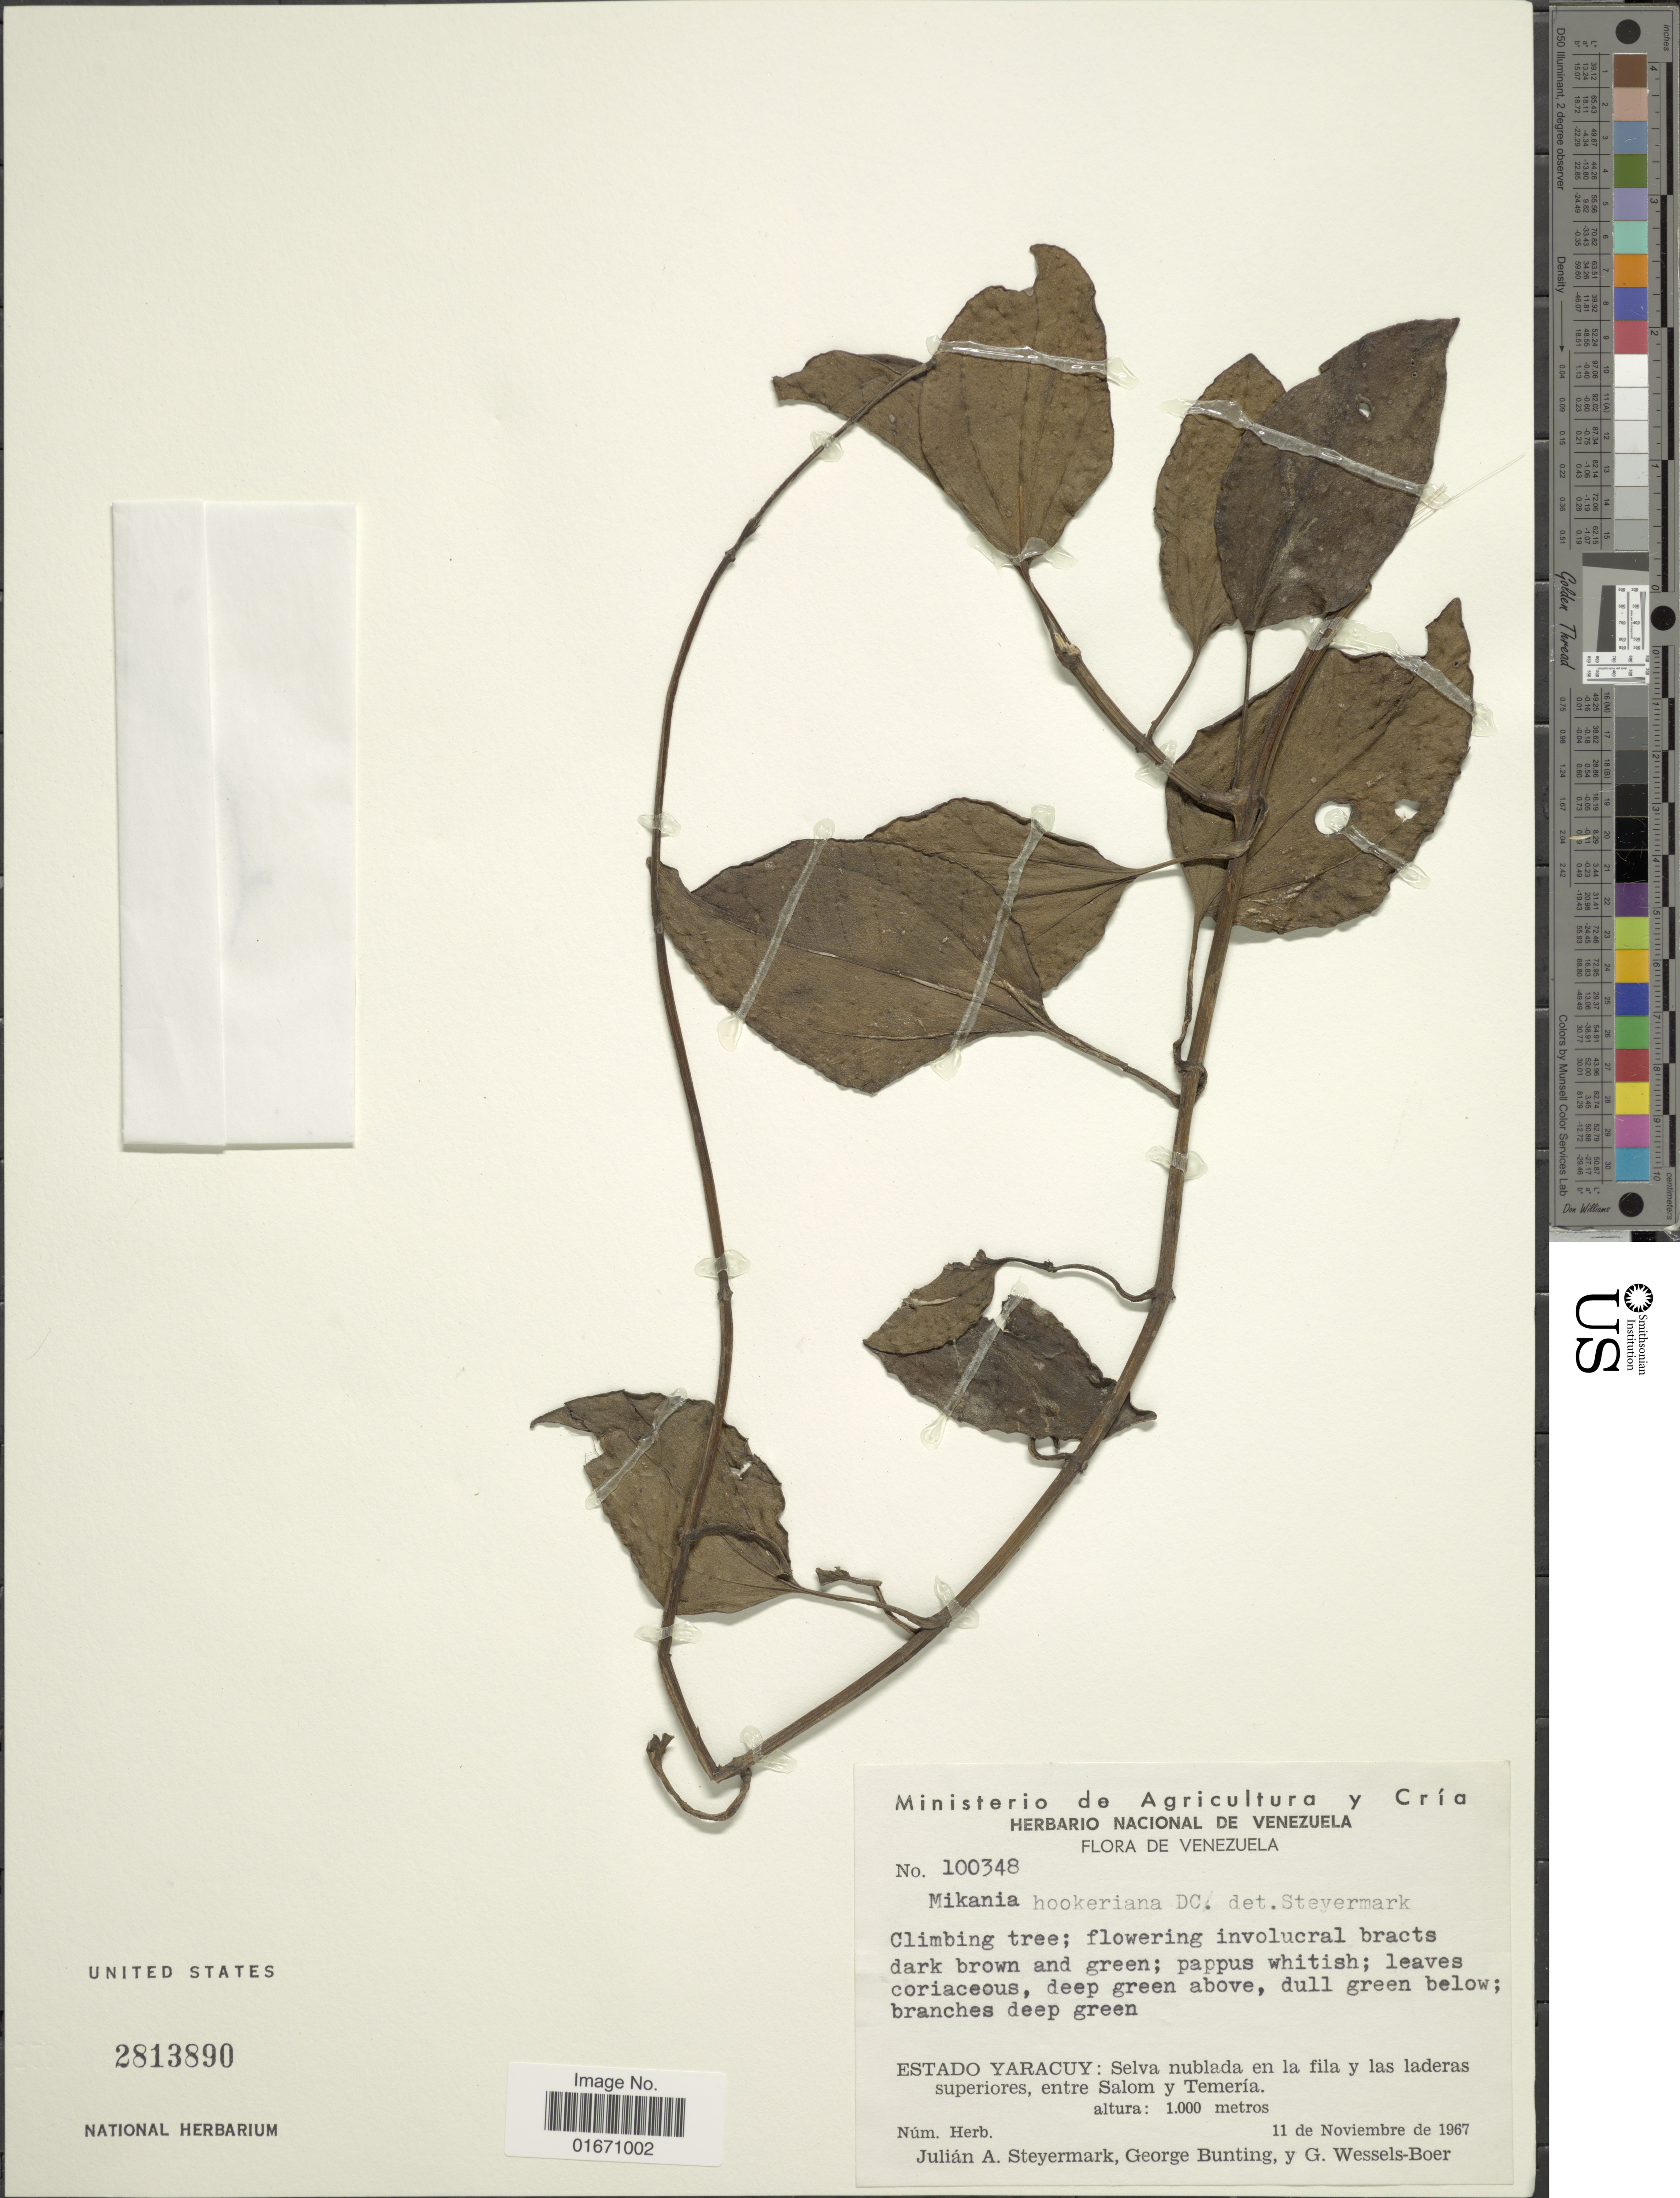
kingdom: Plantae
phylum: Tracheophyta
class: Magnoliopsida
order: Asterales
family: Asteraceae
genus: Mikania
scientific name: Mikania hookeriana var. platyphylla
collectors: J. Steyermark, G. S. Bunting & J. G. Wessels Boer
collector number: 100348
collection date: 1967-11-11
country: Venezuela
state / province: Yaracuy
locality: Selva nublada en la fila y las laderas superiores, entre Salom y Temeria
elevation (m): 1000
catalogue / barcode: US 2813890